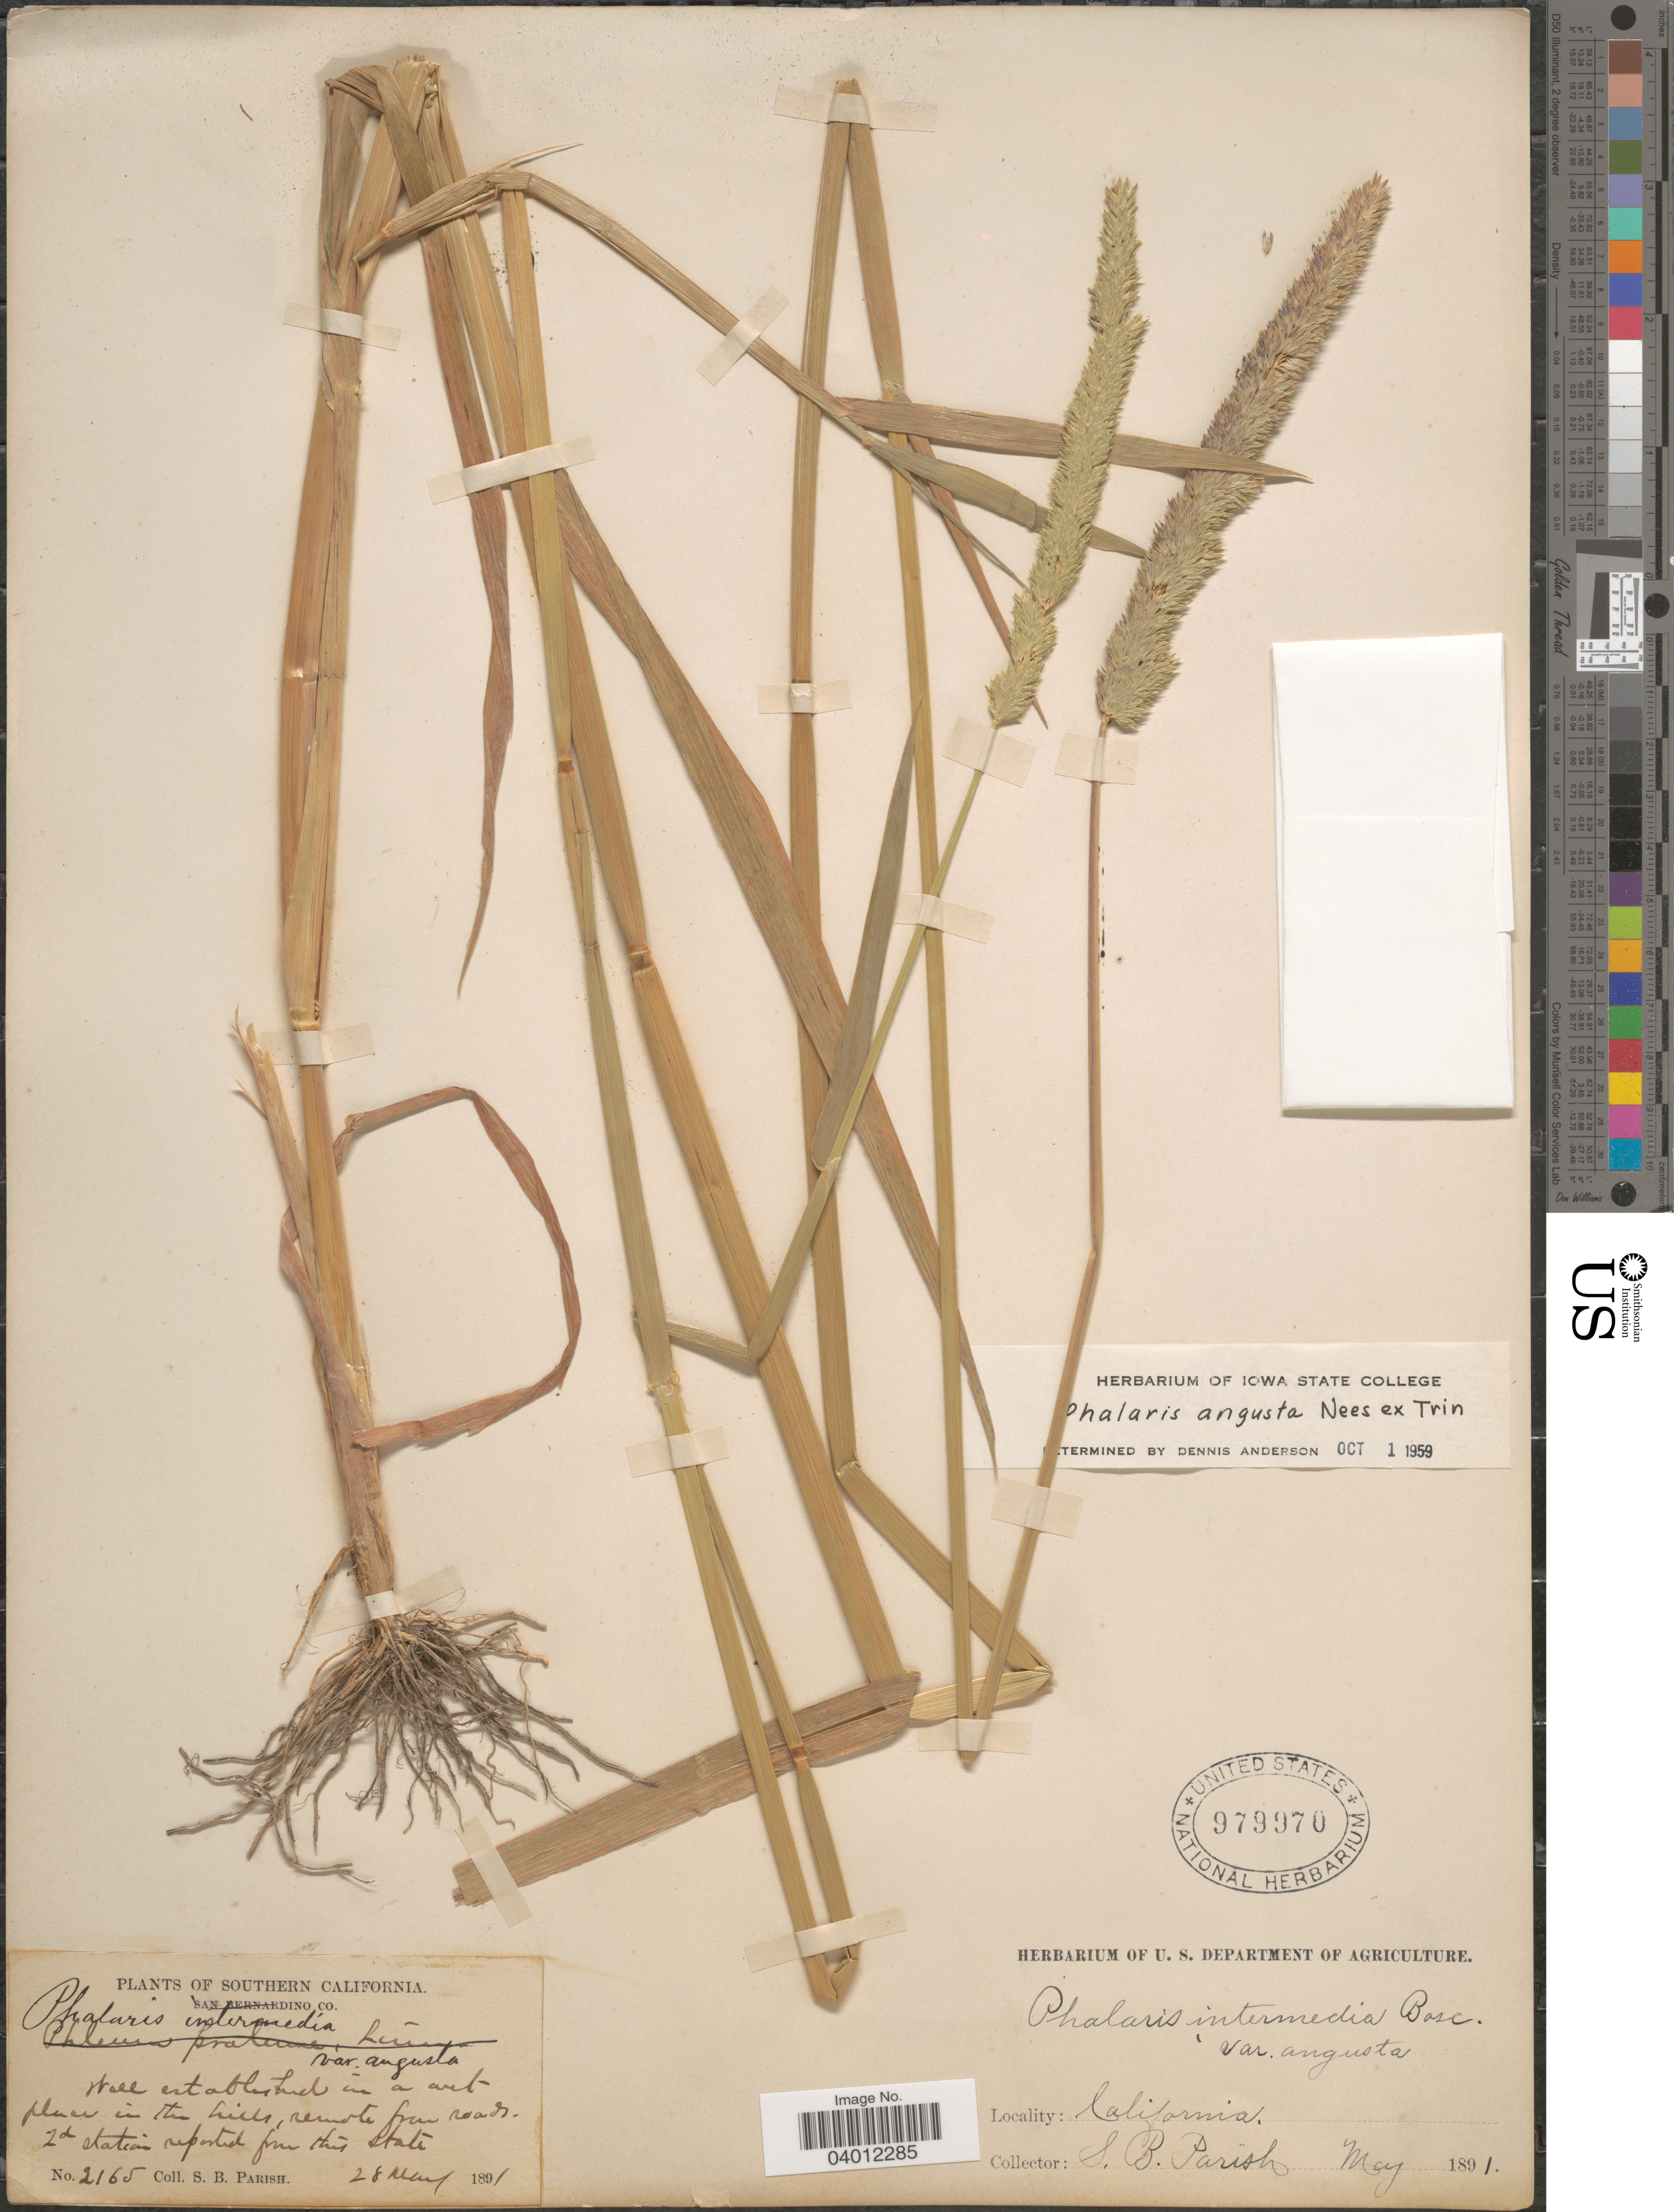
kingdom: Plantae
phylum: Tracheophyta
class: Liliopsida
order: Poales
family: Poaceae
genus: Phalaris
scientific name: Phalaris angusta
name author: Nees ex Trin.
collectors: S. B. Parish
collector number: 2165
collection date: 1891-05-28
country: United States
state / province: California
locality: Southern California.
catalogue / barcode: US 979970